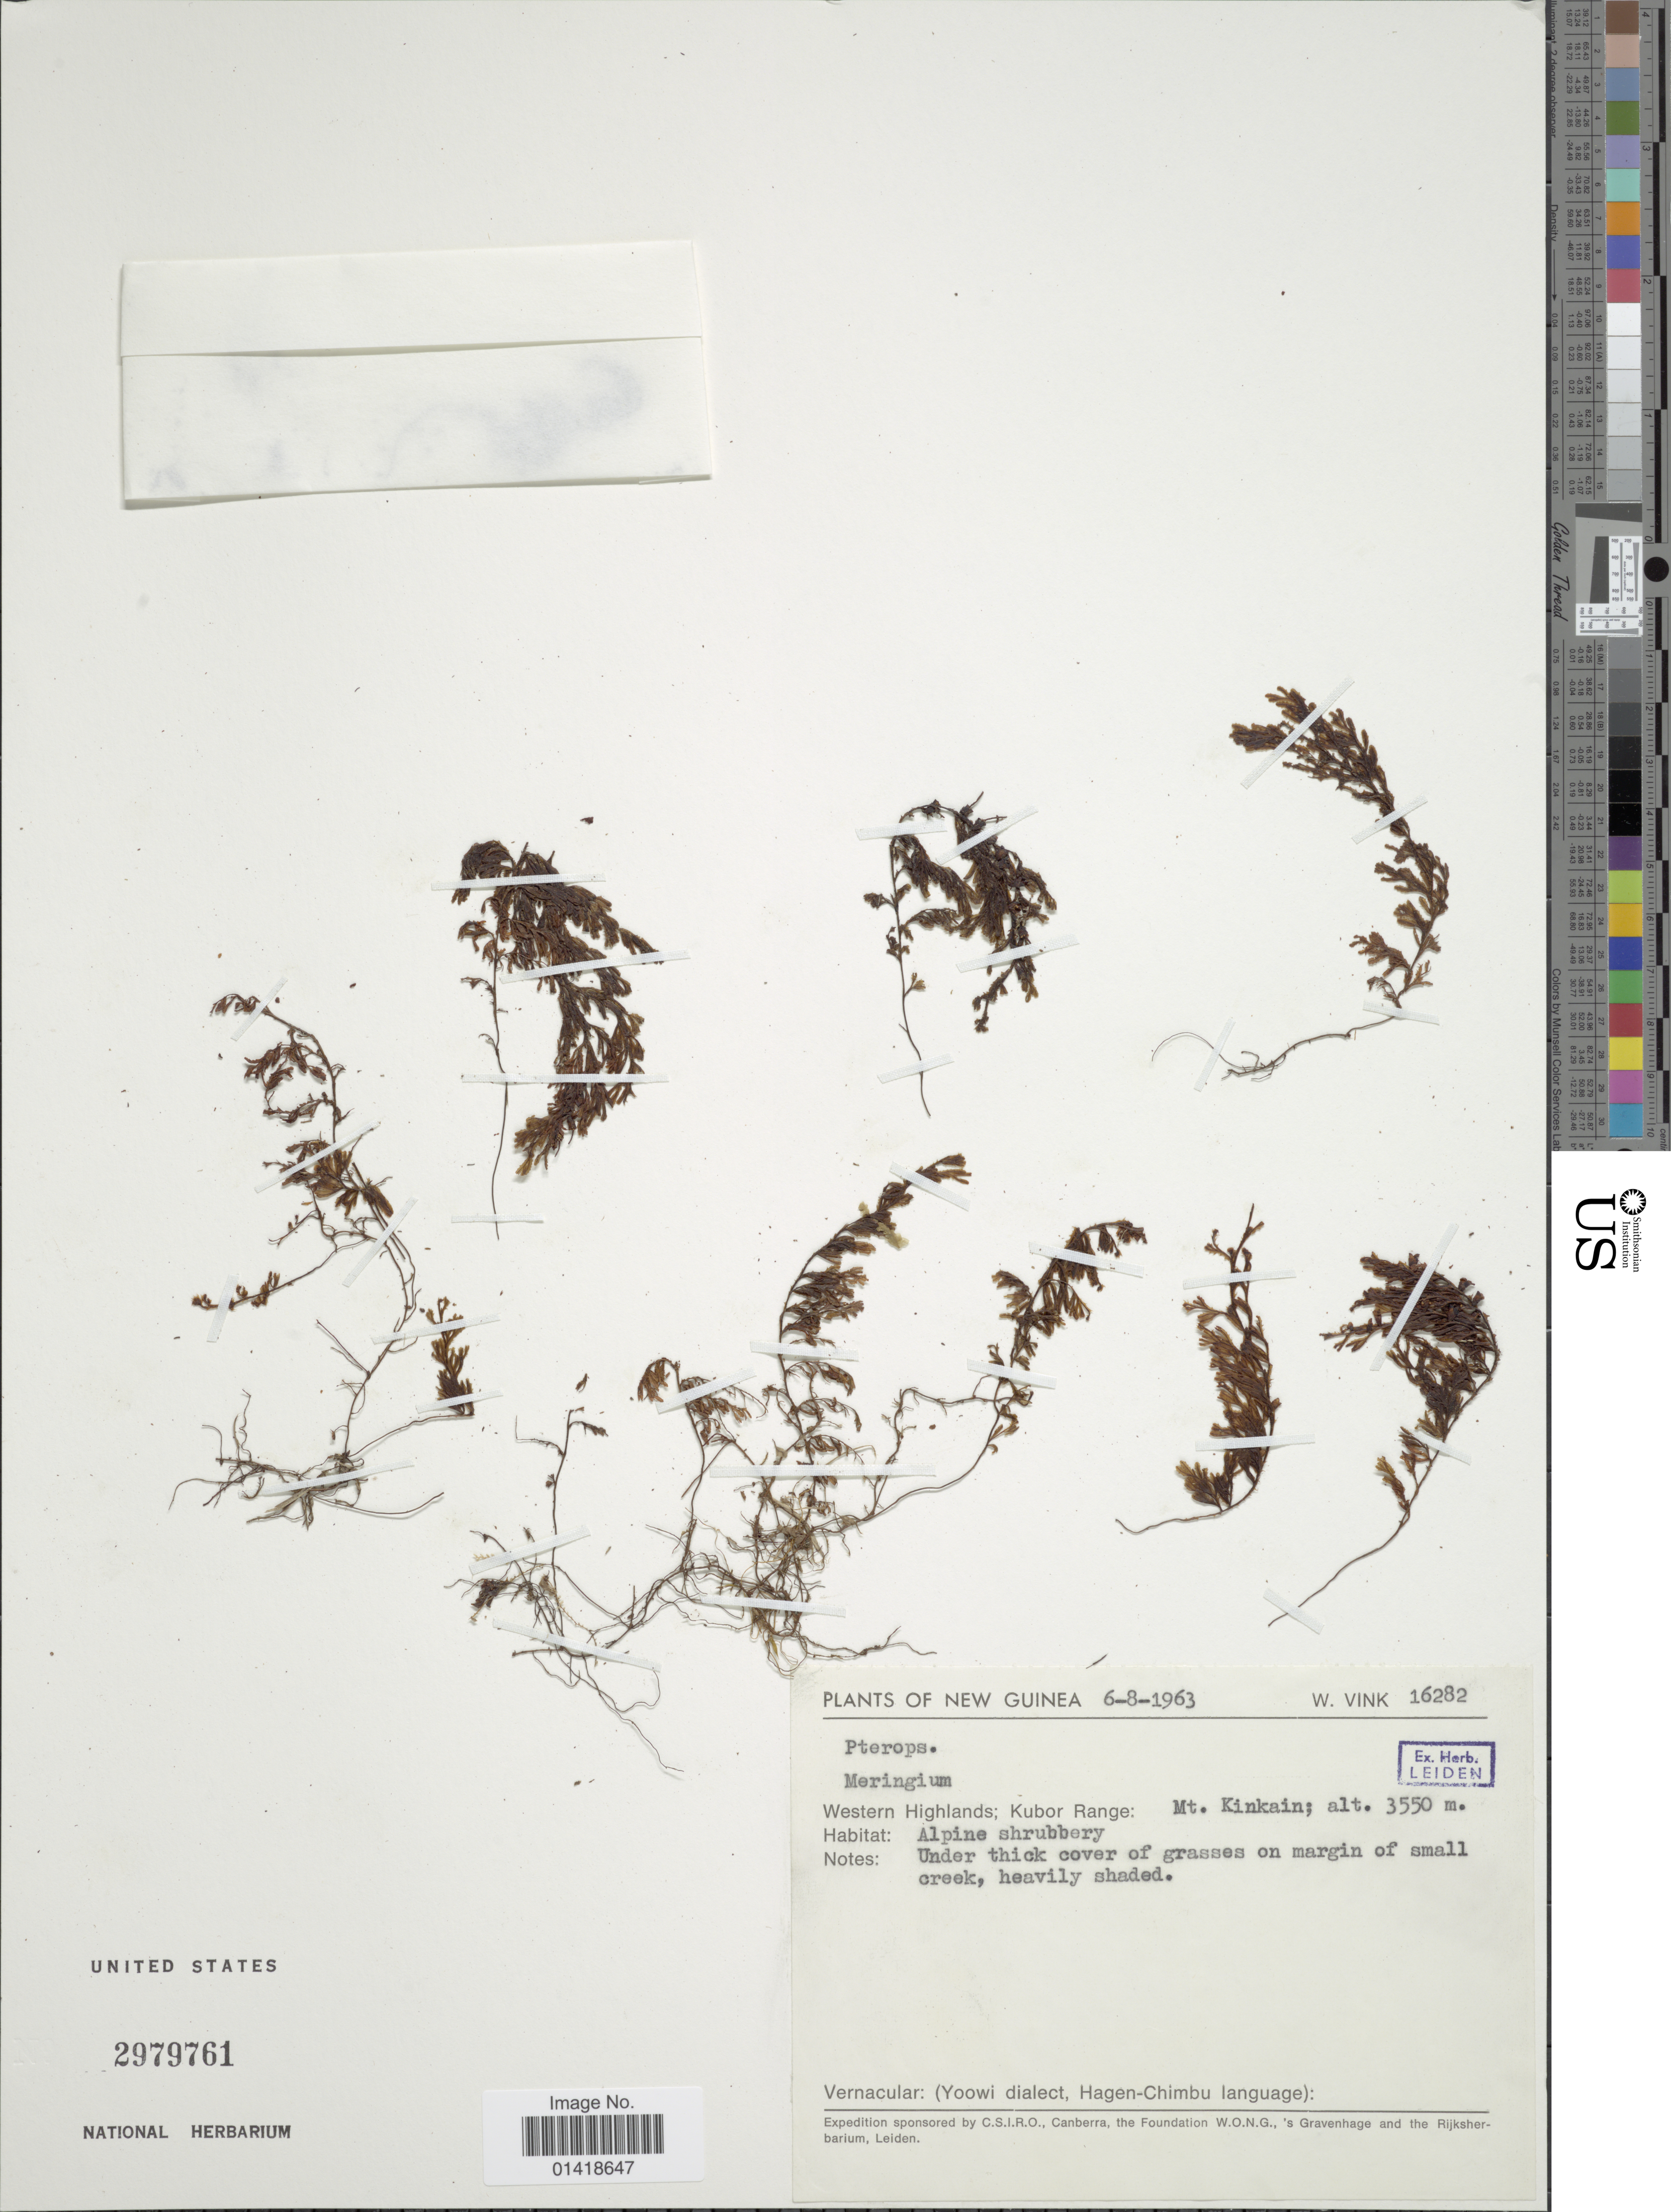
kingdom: Plantae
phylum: Tracheophyta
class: Polypodiopsida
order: Hymenophyllales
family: Hymenophyllaceae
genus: Hymenophyllum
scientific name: Hymenophyllum sp.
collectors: W. Vink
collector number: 16282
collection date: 1963-08-06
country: Papua New Guinea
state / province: Western Highlands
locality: New Guinea: Western Highlands: Kubor Range, Mt. Kinkain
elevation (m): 3550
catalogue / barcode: US 2979761